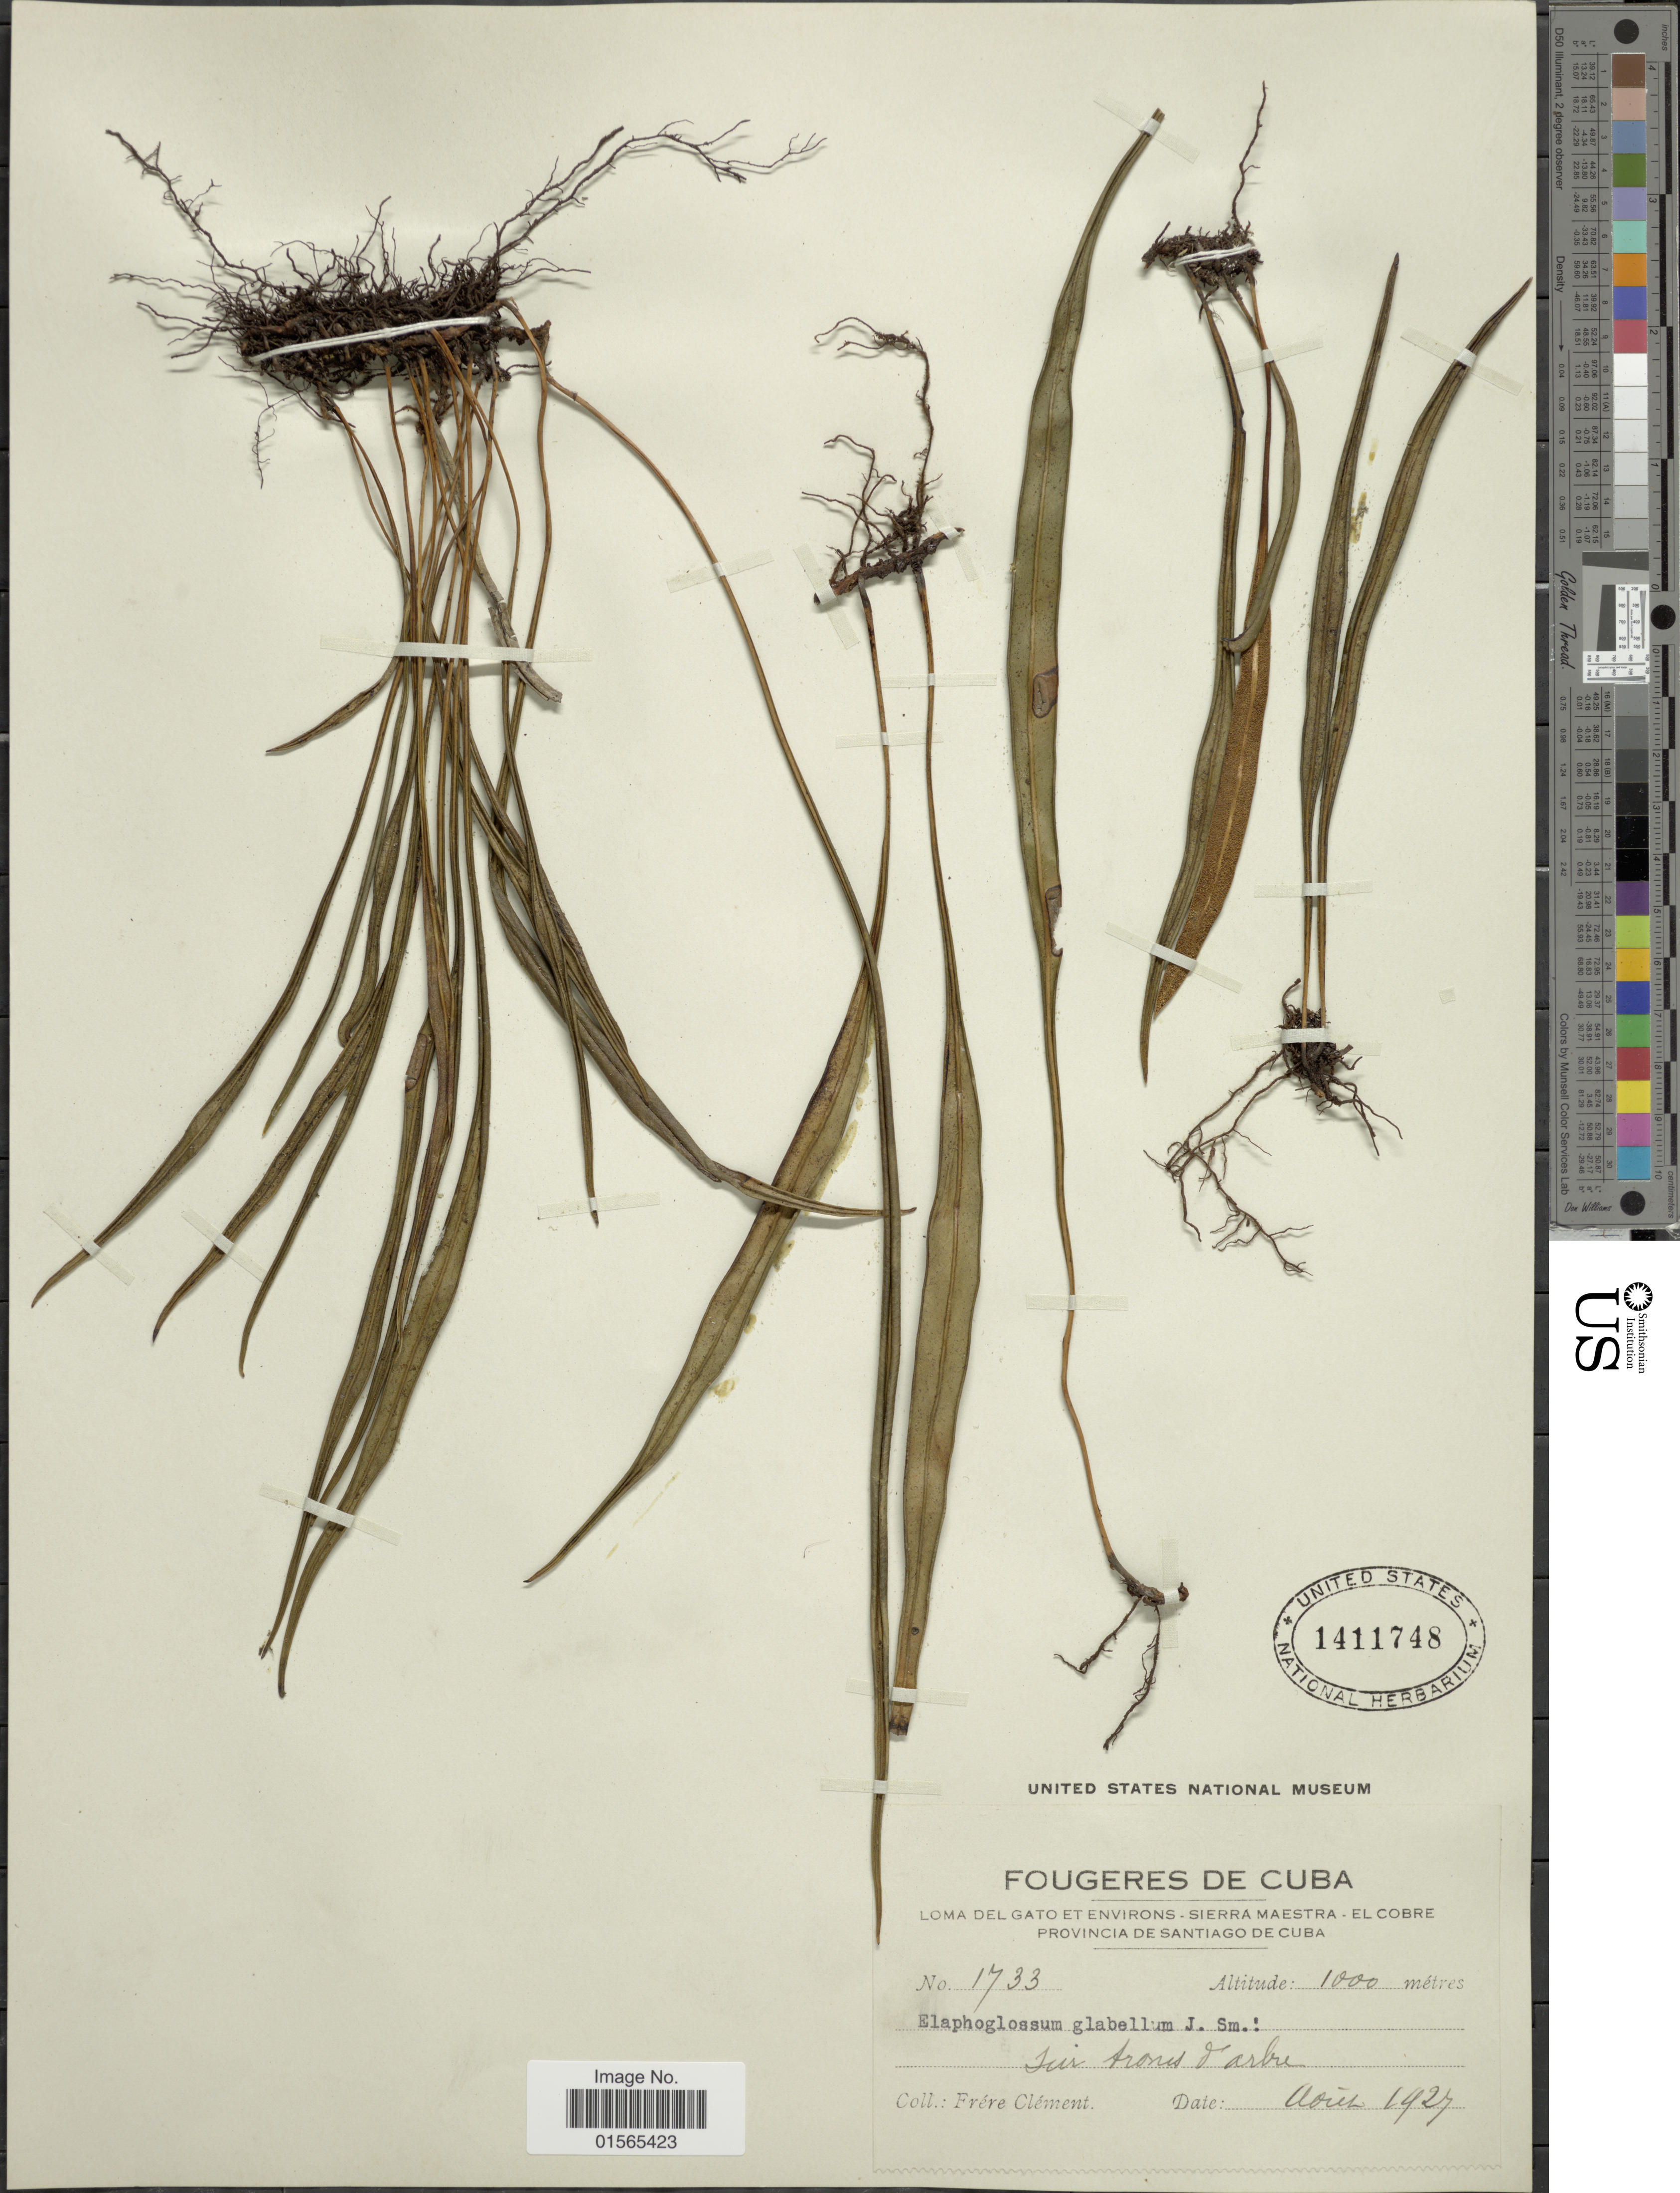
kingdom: Plantae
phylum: Tracheophyta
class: Polypodiopsida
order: Polypodiales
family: Dryopteridaceae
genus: Elaphoglossum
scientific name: Elaphoglossum glabellum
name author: J. Sm.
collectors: B. Clement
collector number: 1733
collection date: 1927-10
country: Cuba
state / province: Santiago de Cuba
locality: Loma del Gato et Environs, Sierra Maestra, El Cobre, Sur troncs d'abre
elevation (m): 1000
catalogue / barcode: US 1411748